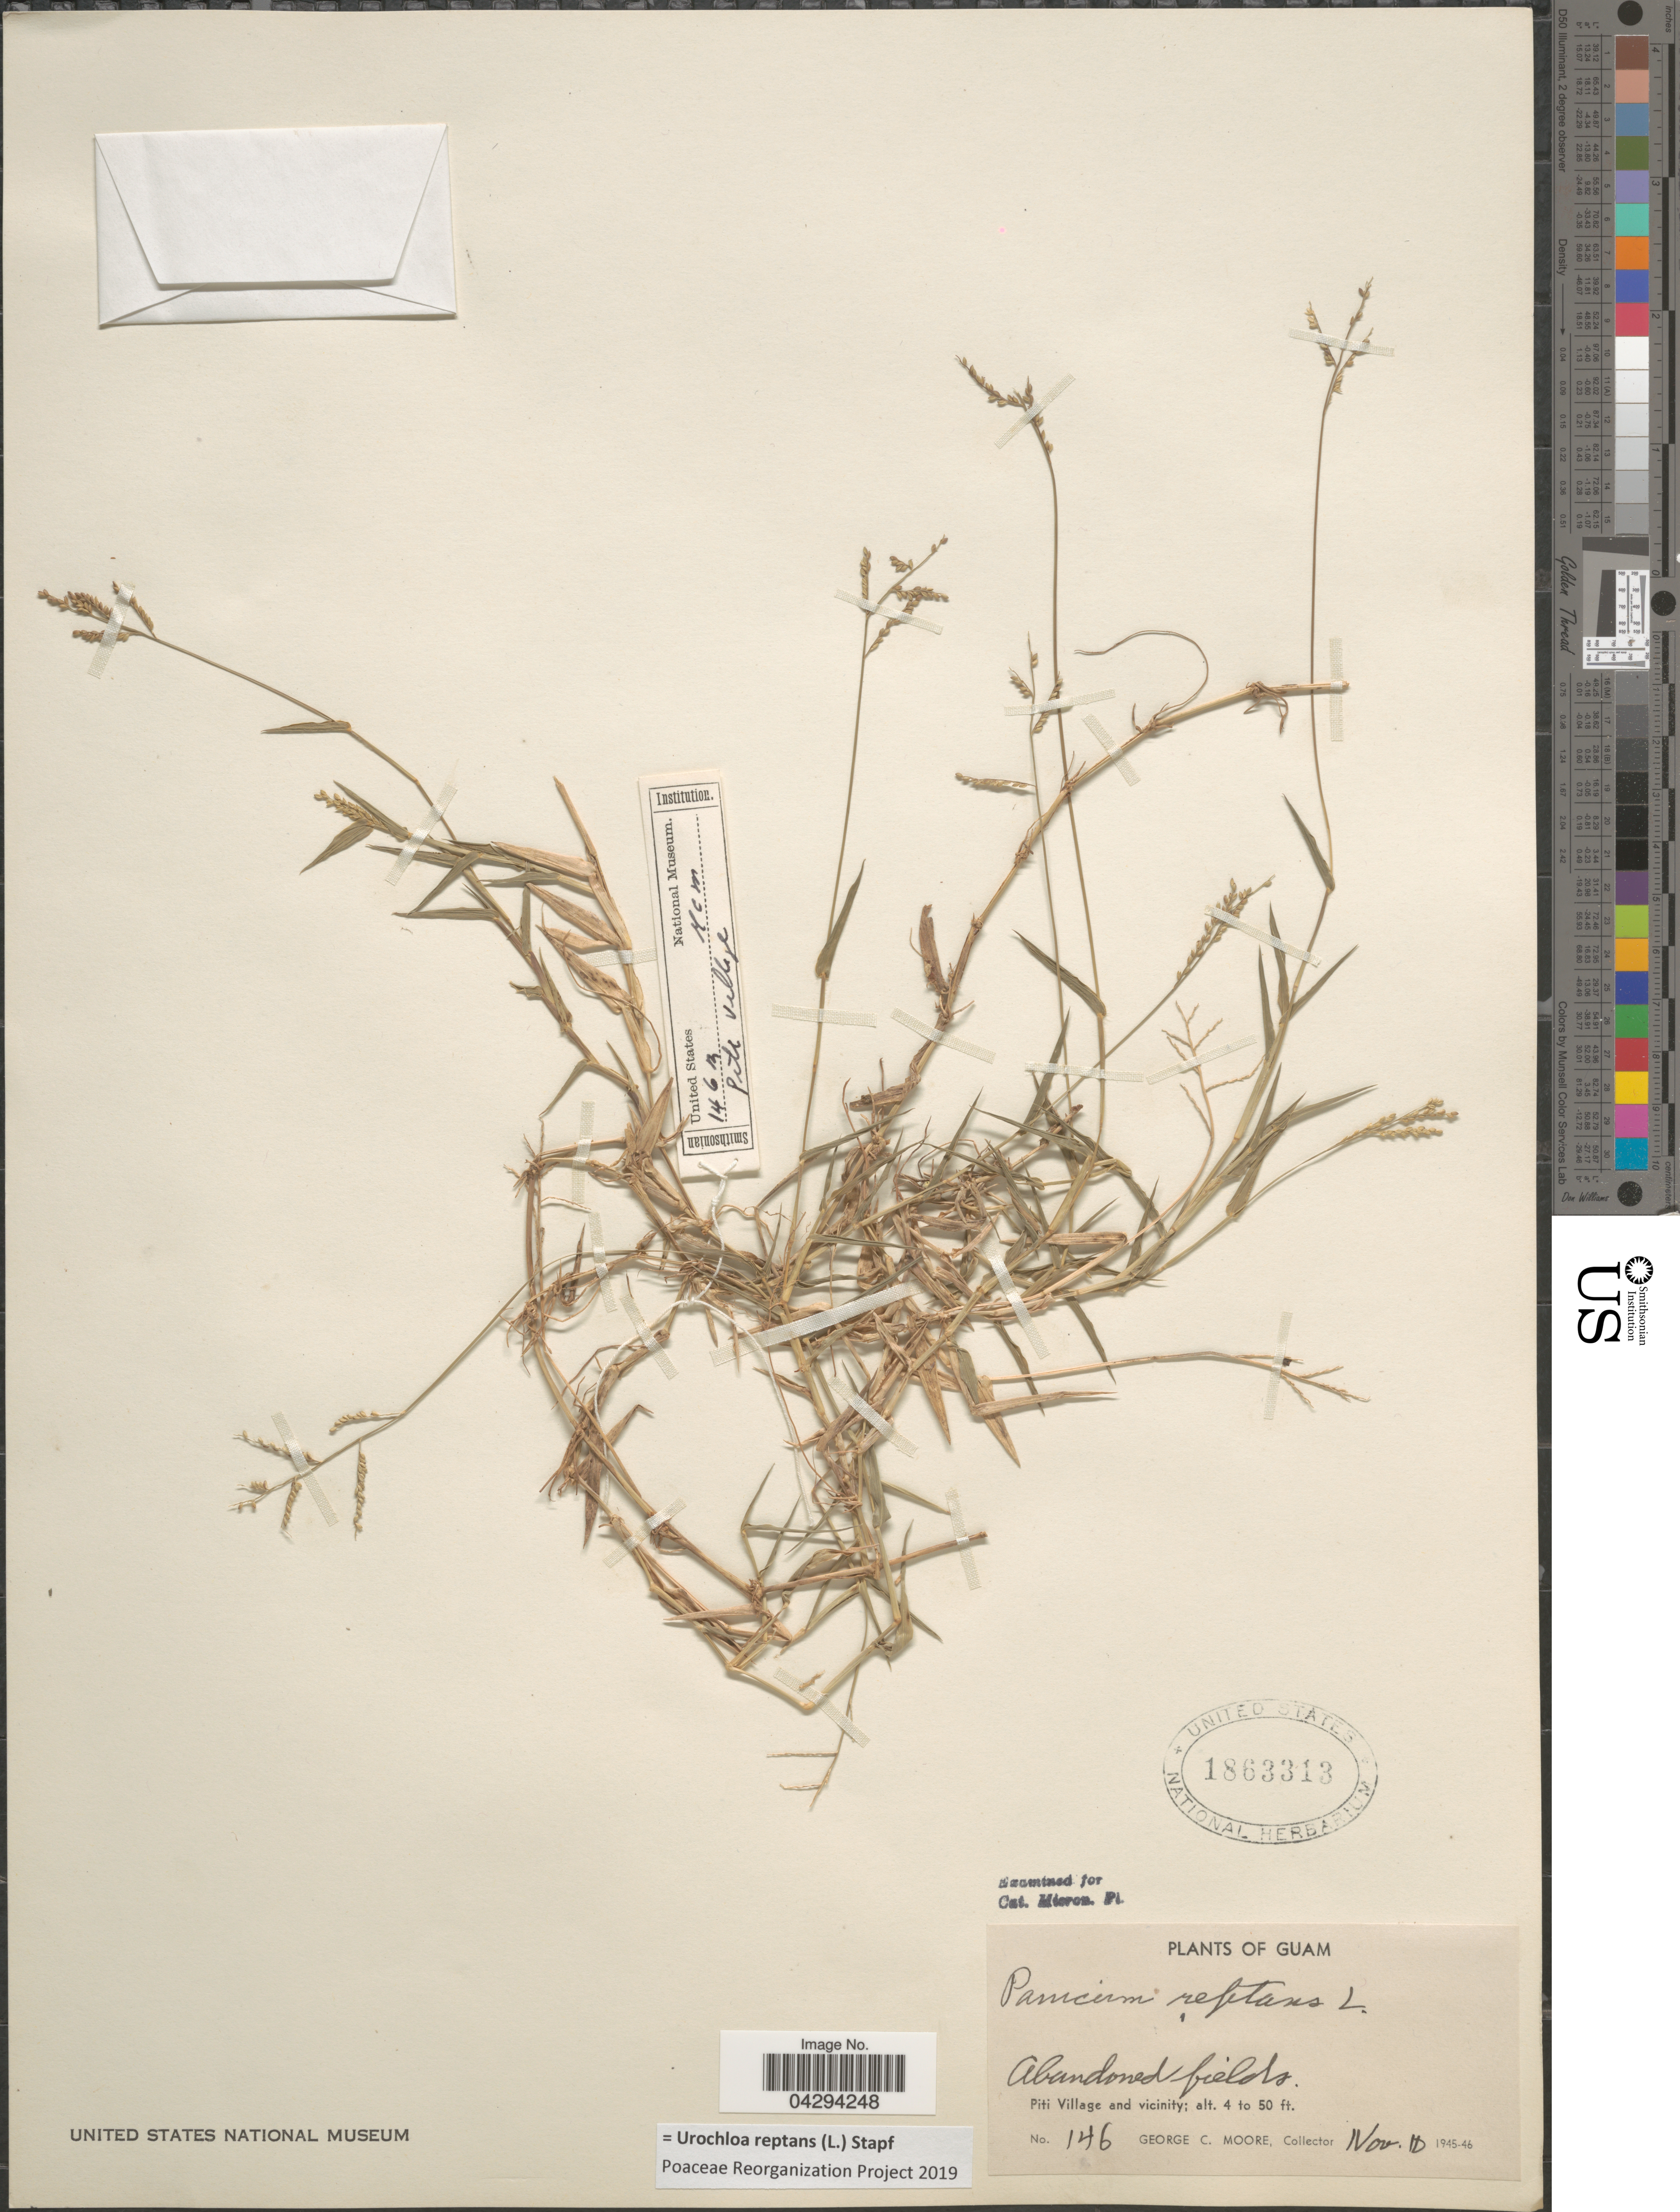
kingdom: Plantae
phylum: Tracheophyta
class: Liliopsida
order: Poales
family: Poaceae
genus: Urochloa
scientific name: Urochloa reptans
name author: (L.) Stapf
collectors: G. C. Moore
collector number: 146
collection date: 1945-11-10/1946-11-10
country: Guam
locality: Abandoned fields. Piti Village and vicinity.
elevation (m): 1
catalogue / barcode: US 1863313